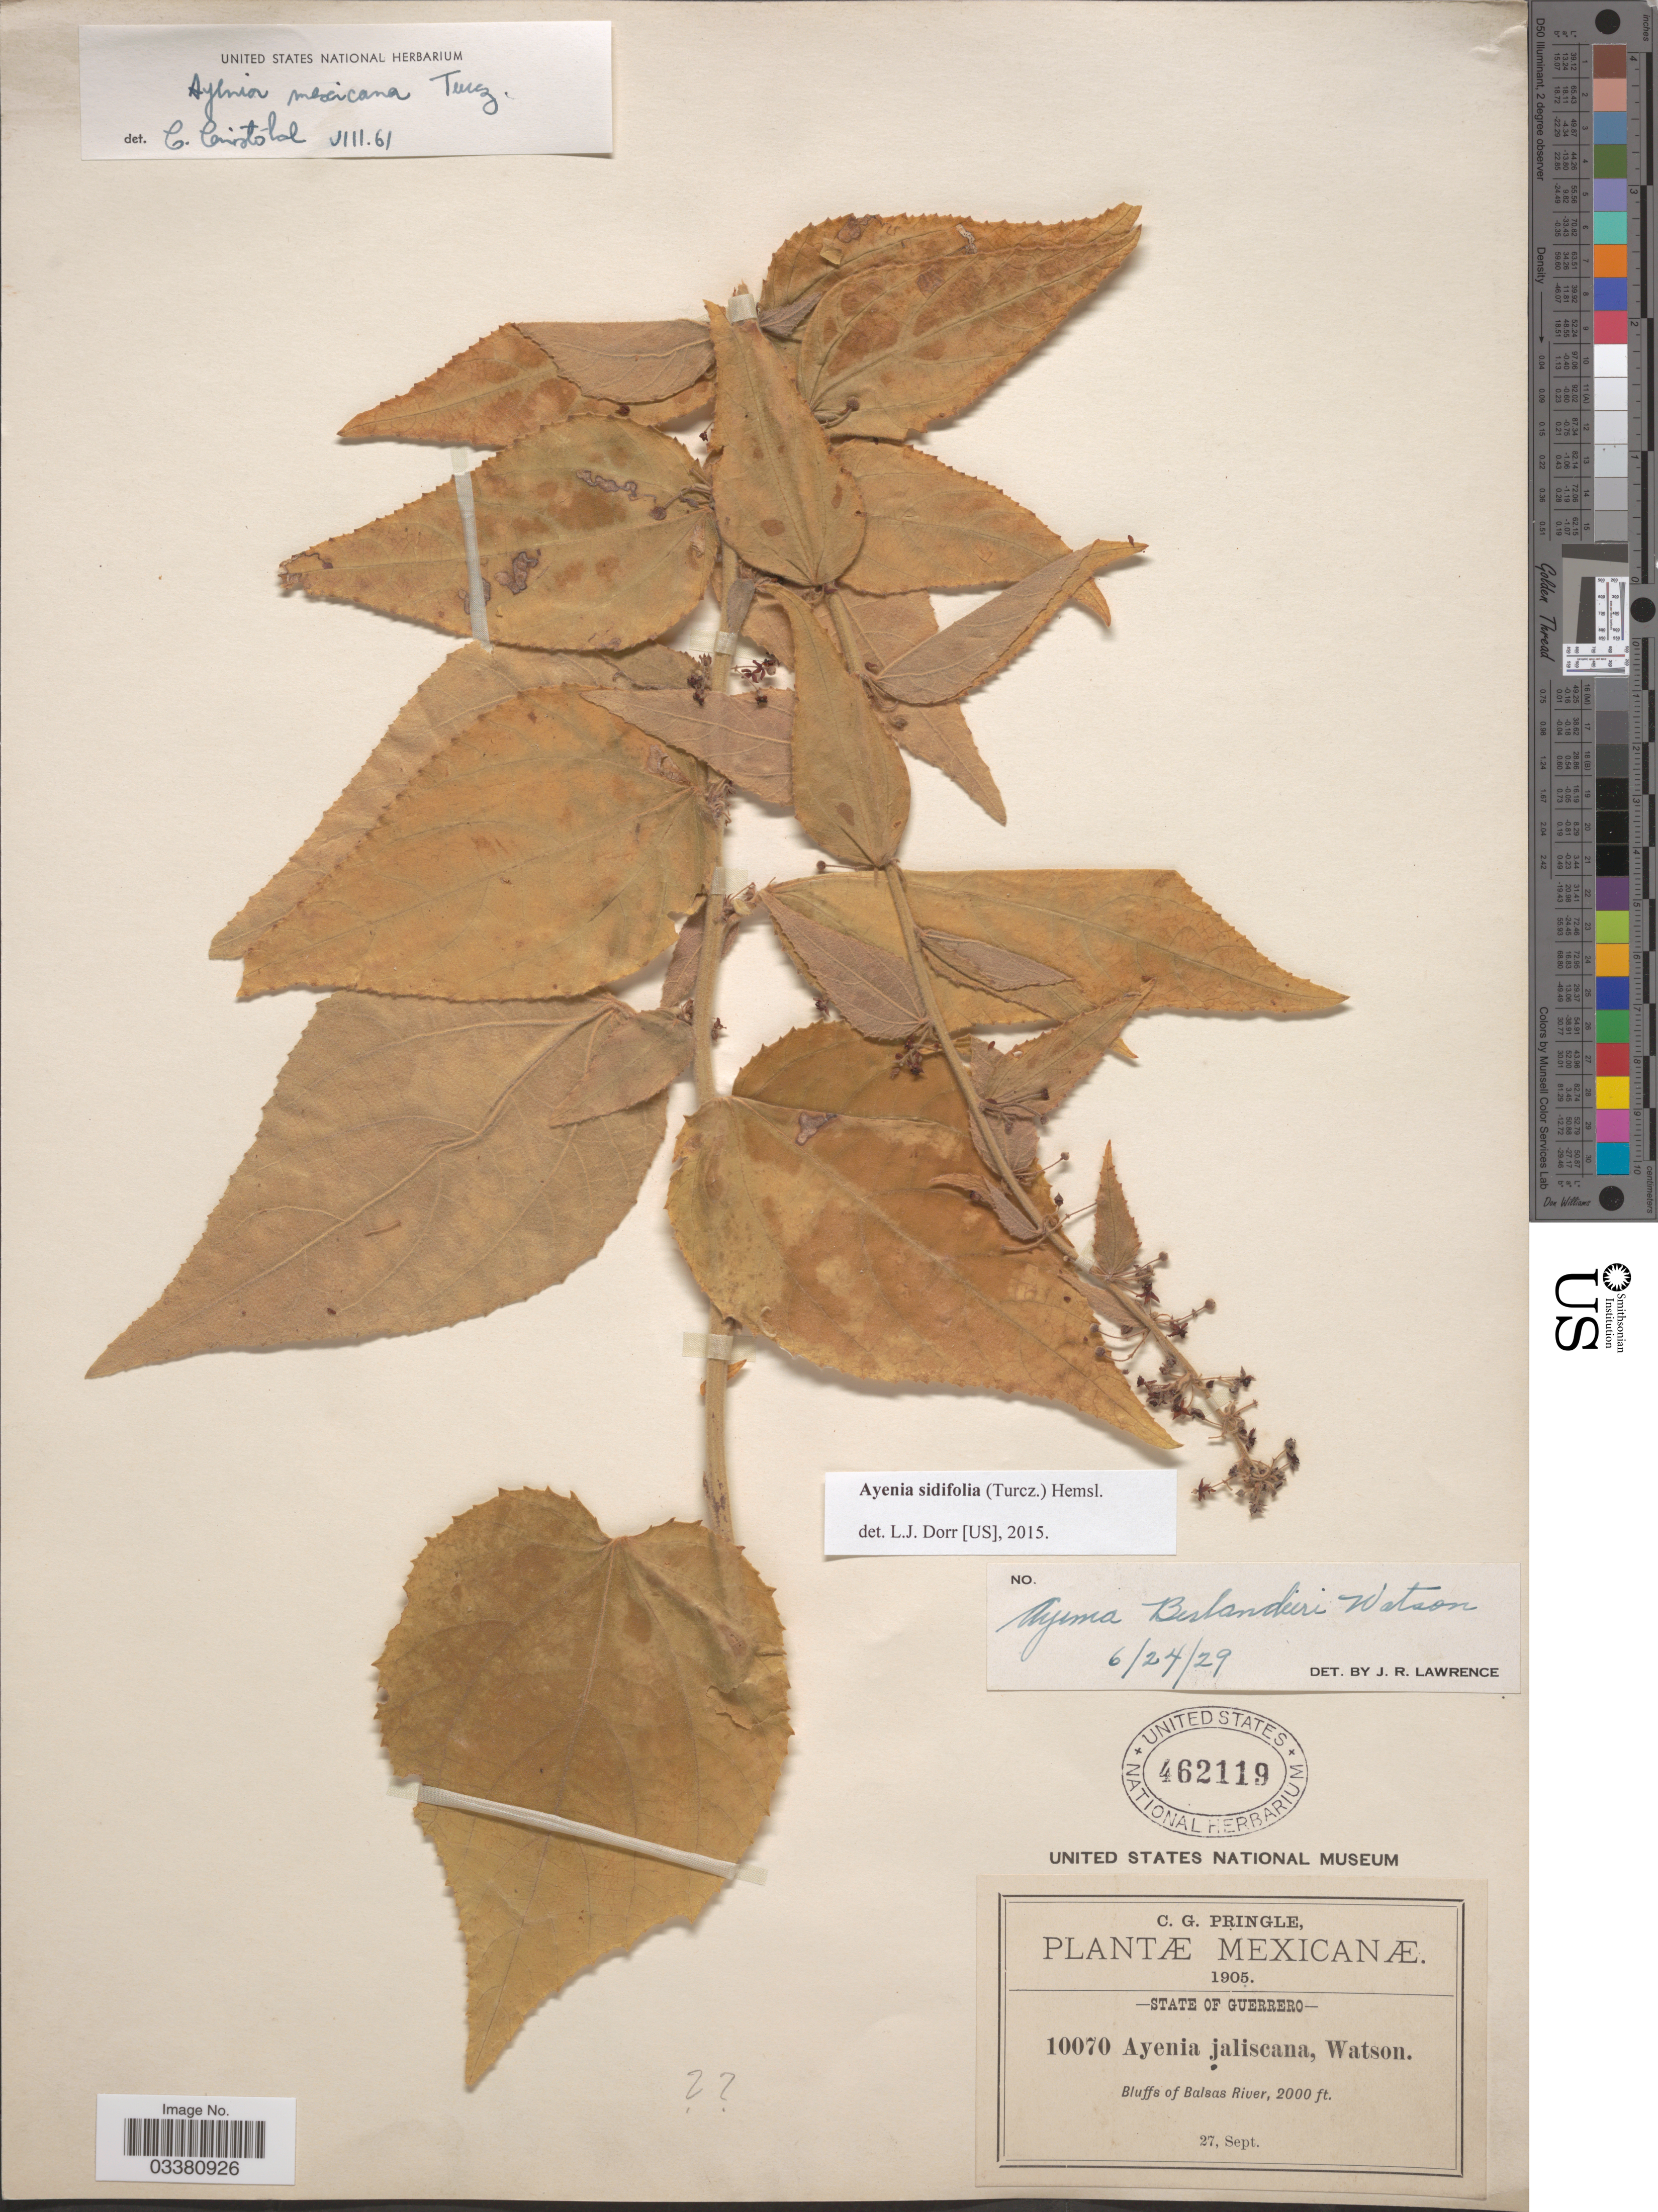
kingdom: Plantae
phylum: Tracheophyta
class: Magnoliopsida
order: Malvales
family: Malvaceae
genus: Ayenia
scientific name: Ayenia sidifolia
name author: (Turcz.) Hemsley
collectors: C. G. Pringle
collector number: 10070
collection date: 1905-09-27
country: Mexico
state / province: Guerrero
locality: Bluffs of Balsas River.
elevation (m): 610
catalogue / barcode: US 462119